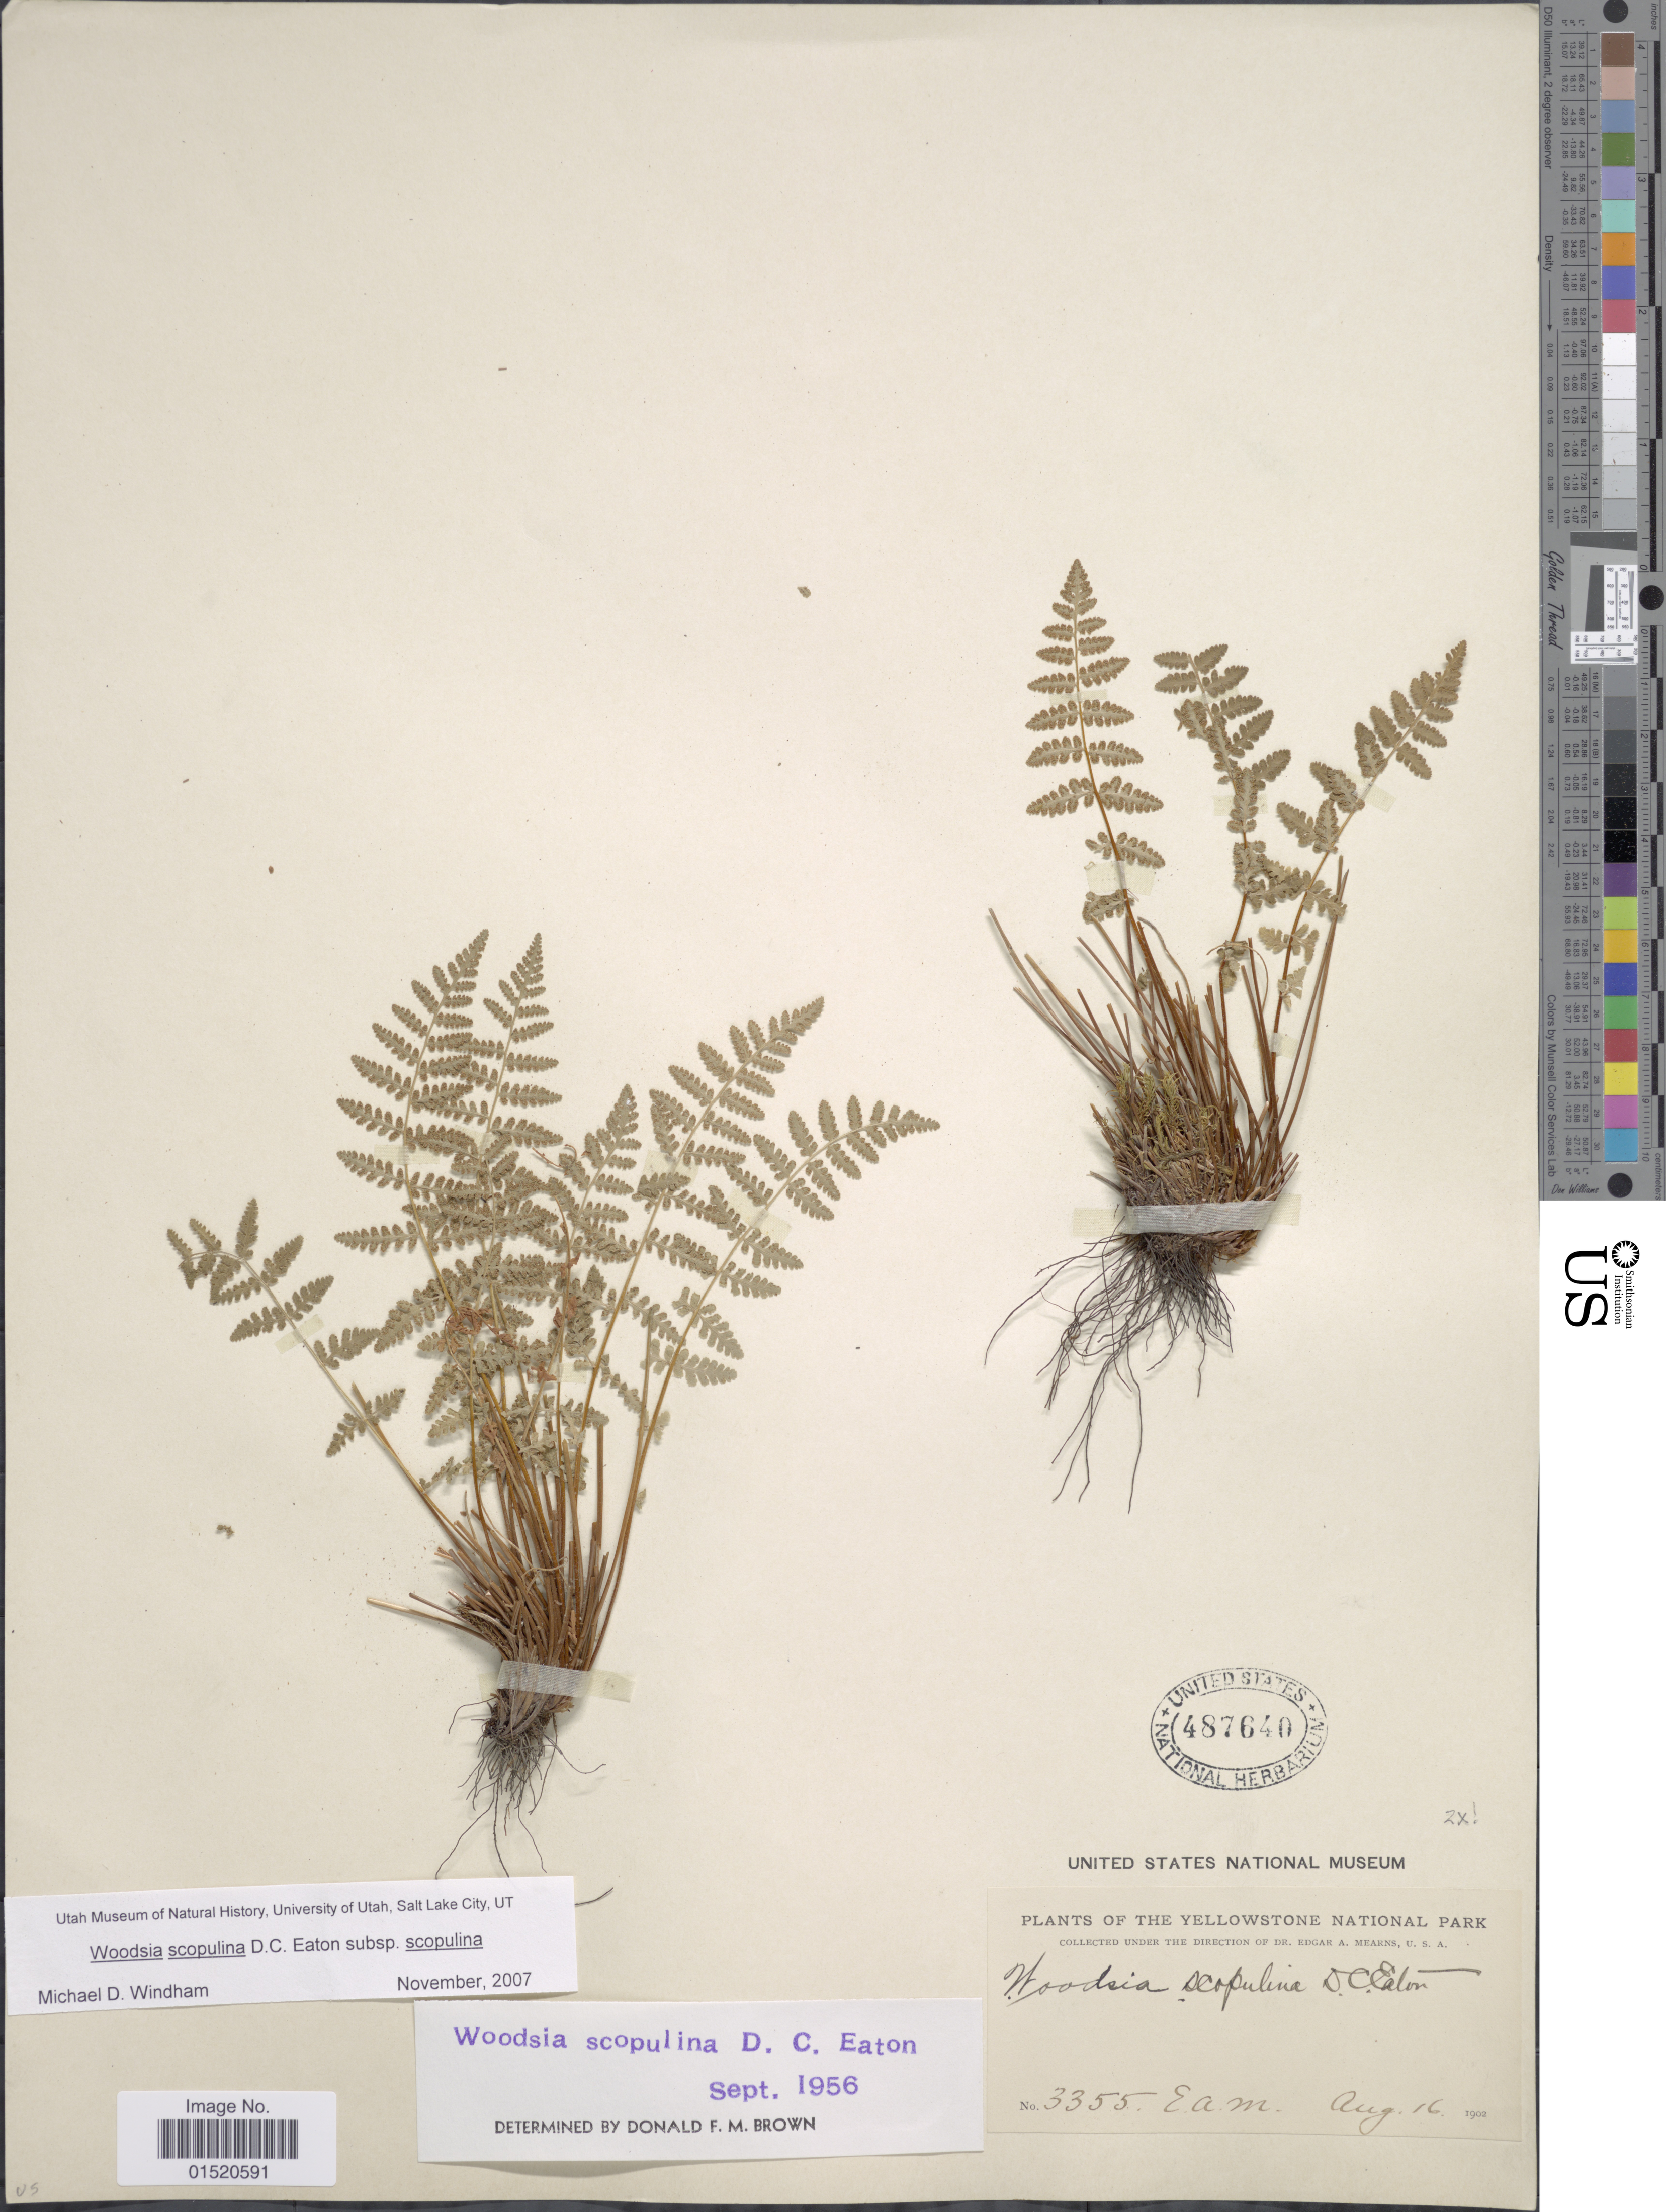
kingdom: Plantae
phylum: Tracheophyta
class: Polypodiopsida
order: Polypodiales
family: Woodsiaceae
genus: Woodsia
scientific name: Woodsia scopulina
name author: D.C. Eaton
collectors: E. A. Mearns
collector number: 3355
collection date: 1902-08-16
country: United States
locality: Yellowstone National Park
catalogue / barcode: US 487640